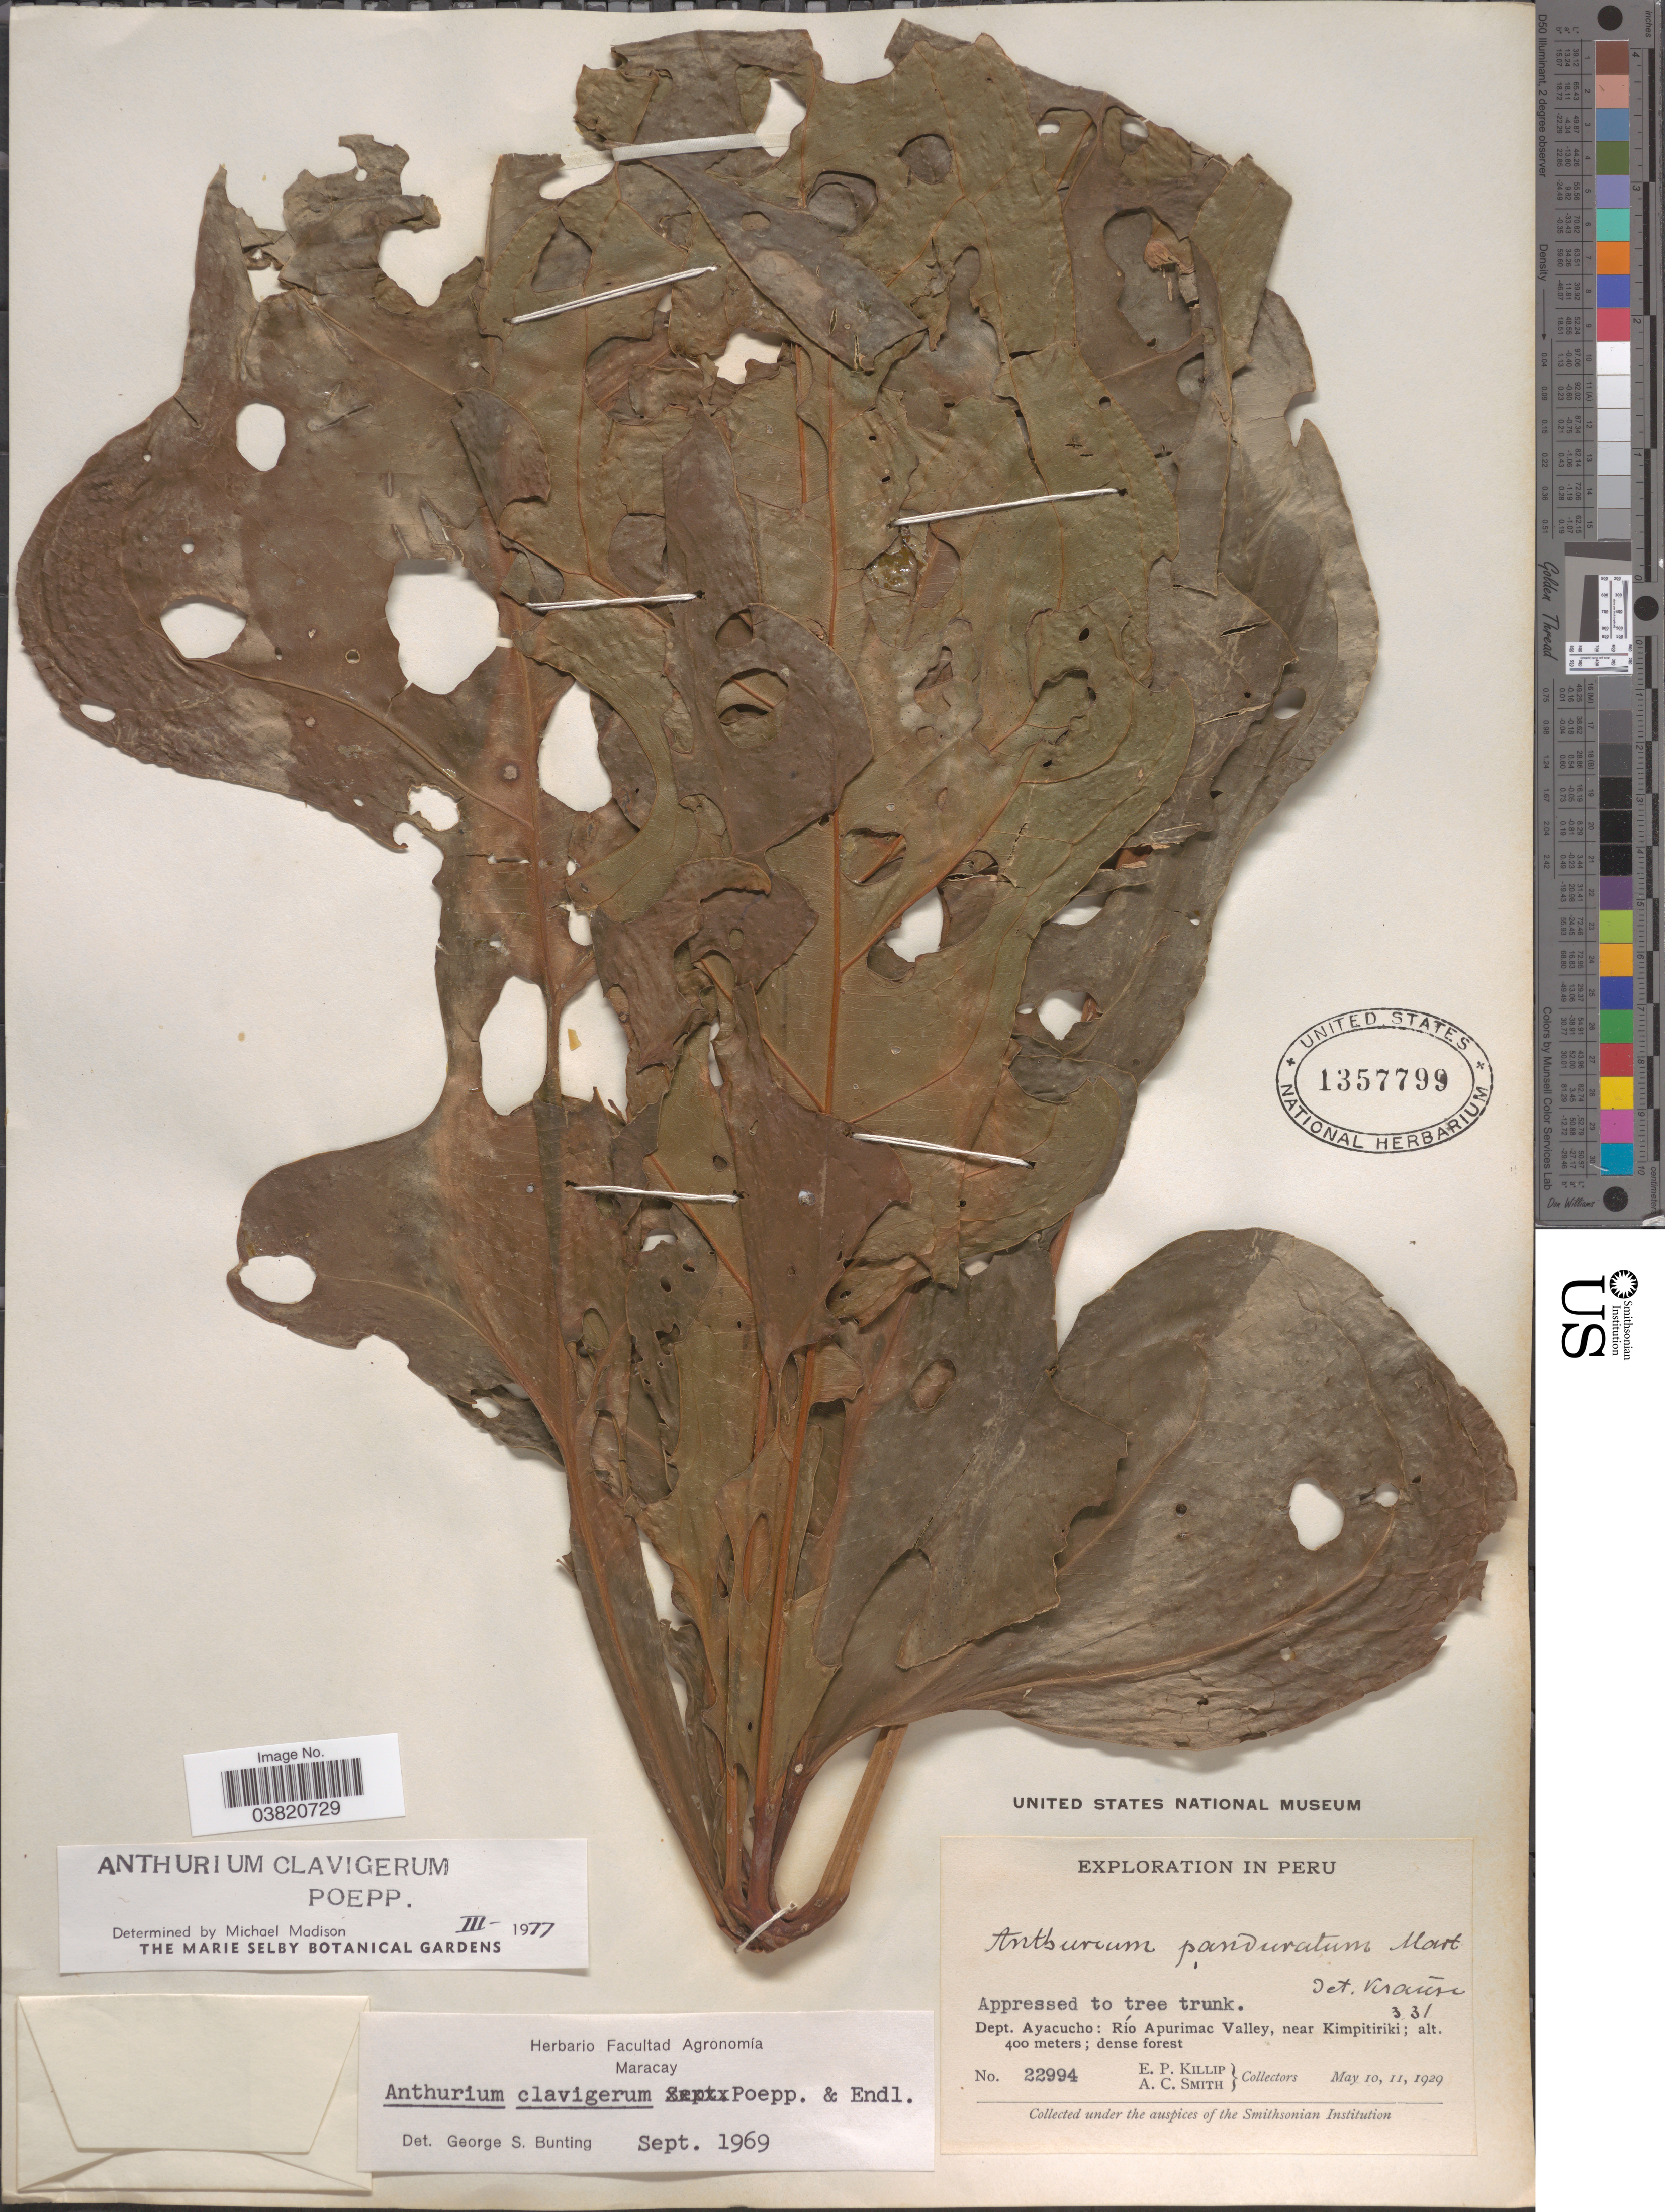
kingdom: Plantae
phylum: Tracheophyta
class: Liliopsida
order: Alismatales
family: Araceae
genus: Anthurium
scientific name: Anthurium clavigerum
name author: Poepp. & Endl.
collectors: E. P. Killip & A. C. Smith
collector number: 22994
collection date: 1929-05-10/1929-05-11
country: Peru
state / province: Ayacucho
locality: Dept. Ayacucho: Río Apurimac Valley, near Kimpitiriki.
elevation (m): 400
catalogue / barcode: US 1357799